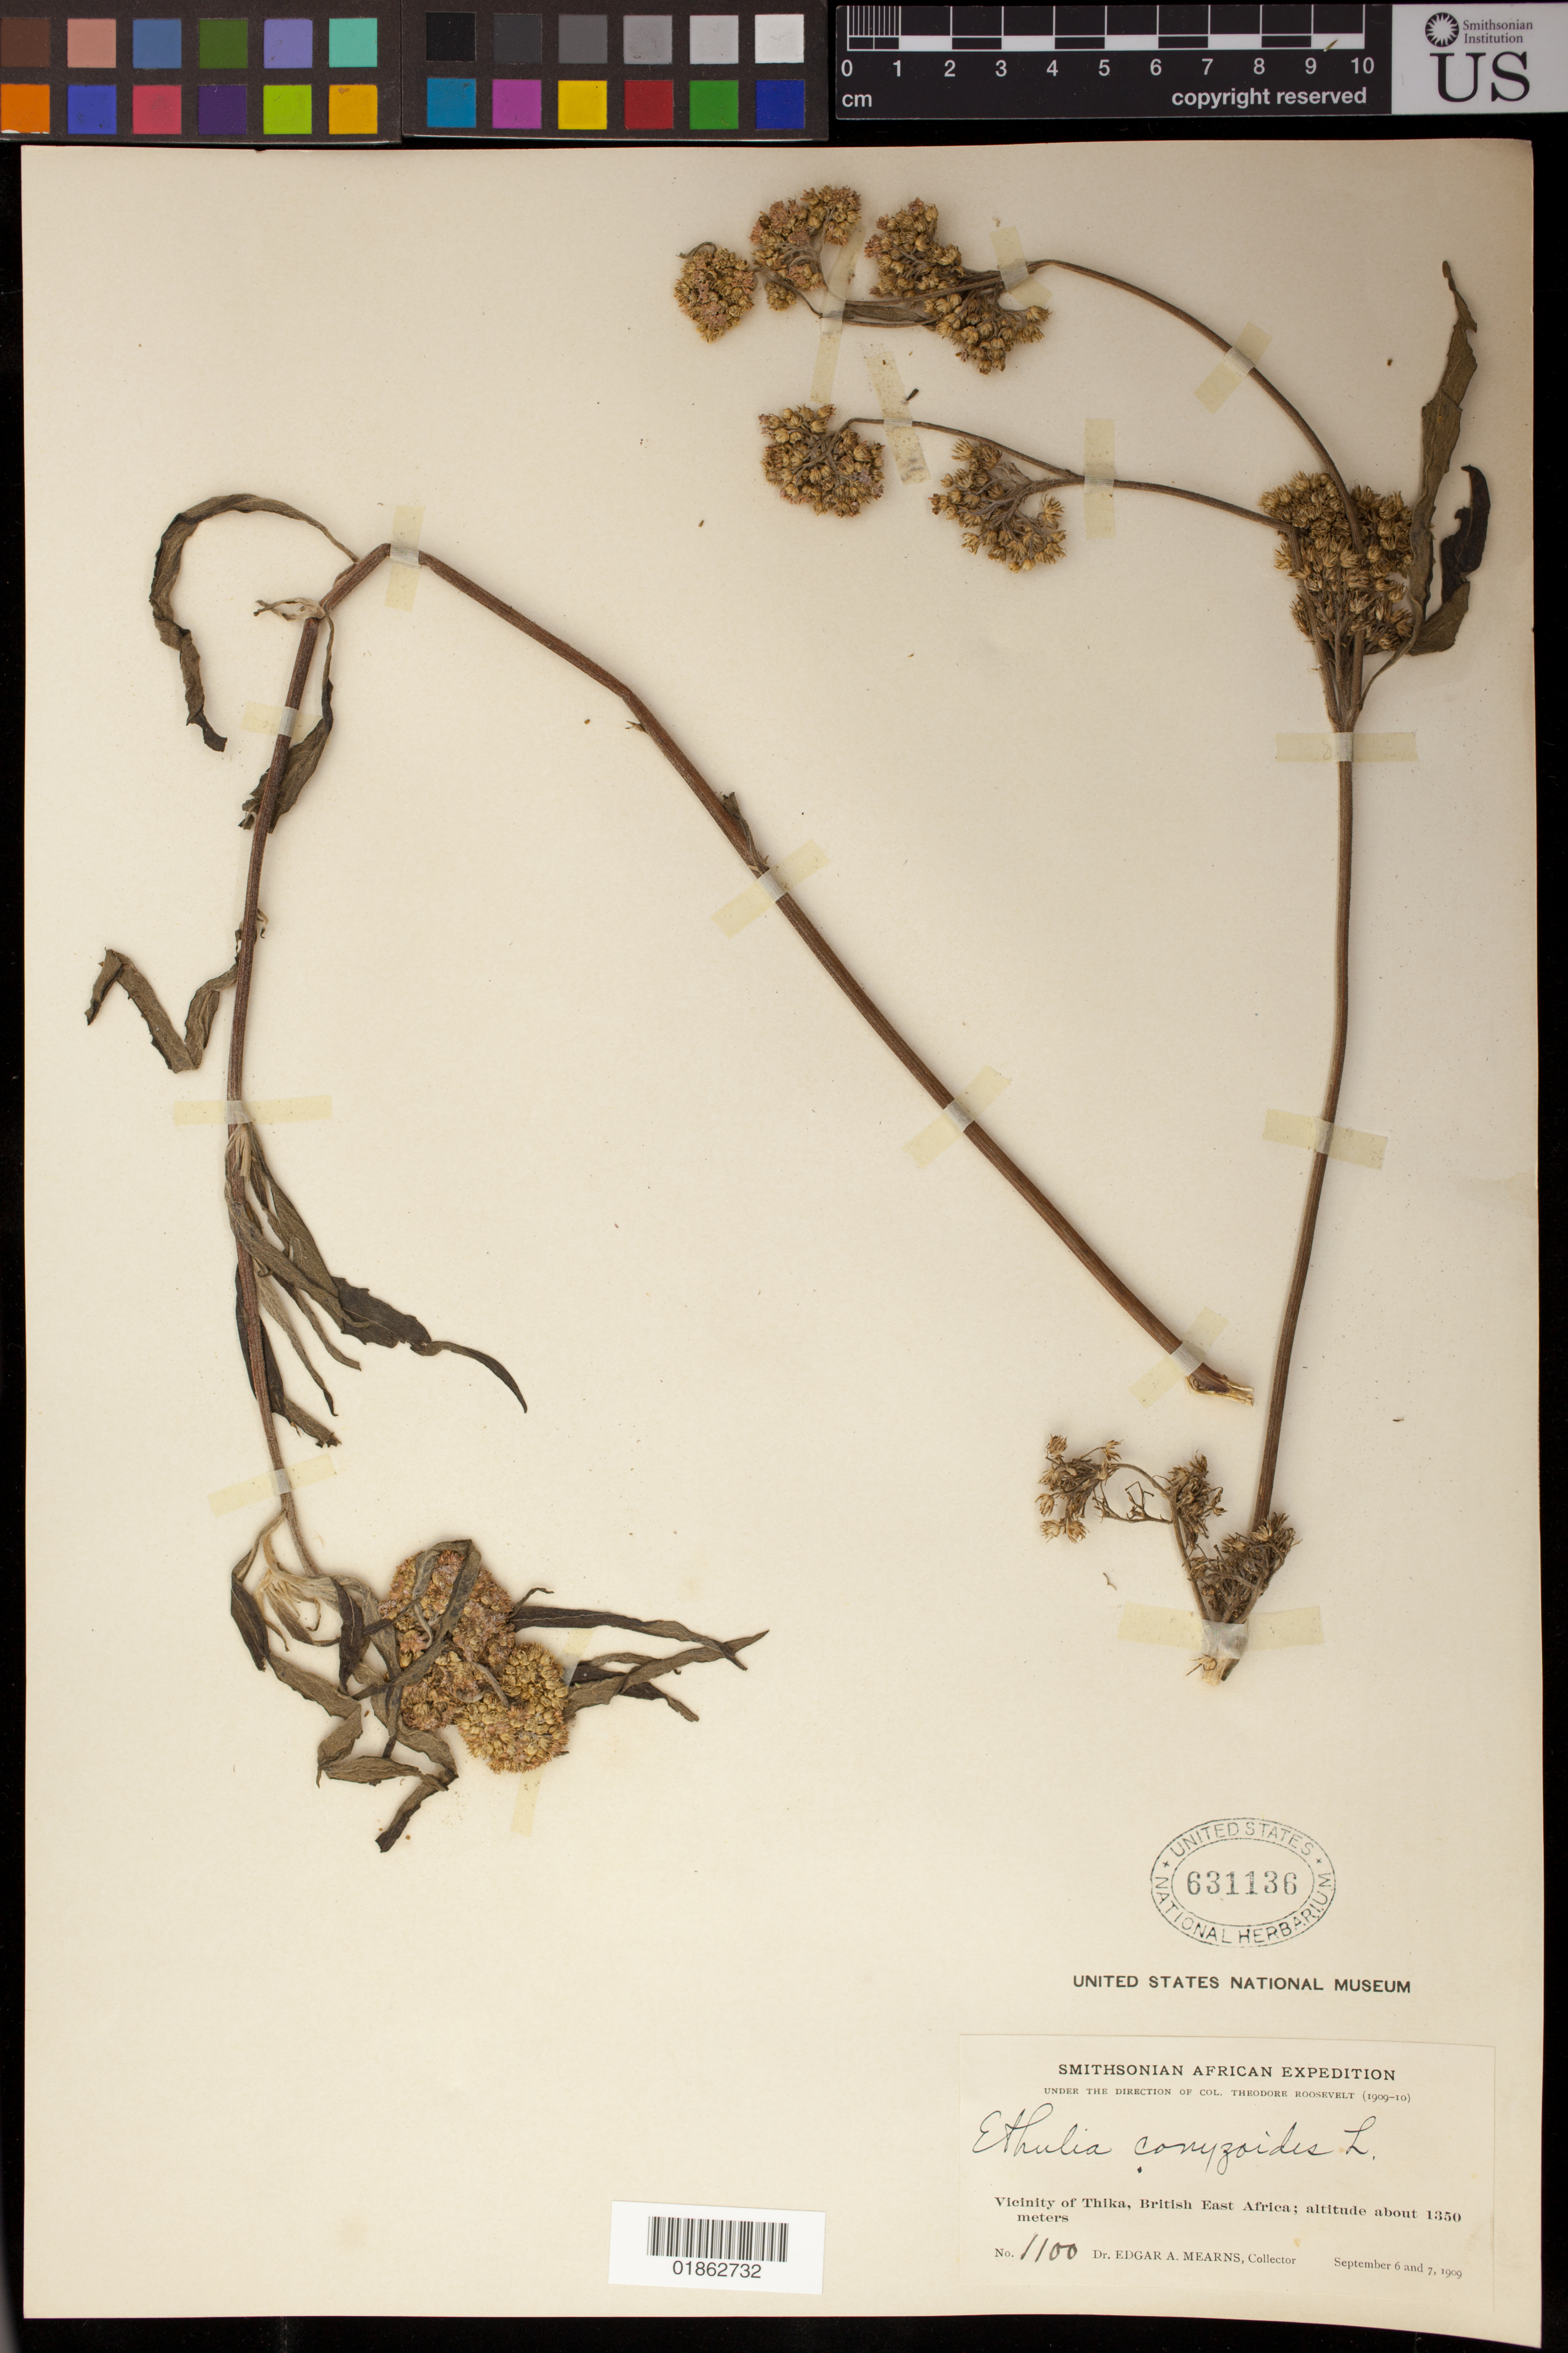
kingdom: Plantae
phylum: Tracheophyta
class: Magnoliopsida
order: Asterales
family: Asteraceae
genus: Ethulia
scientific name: Ethulia conyzoides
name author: L. f.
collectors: E. A. Mearns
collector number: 1100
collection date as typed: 06 Sep 1909 to 07 Sep 1909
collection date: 1909-09-06/1909-09-07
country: Kenya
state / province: Nairobi Area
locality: Vicinity of Thika, British East Africa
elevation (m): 1350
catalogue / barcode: US 631136